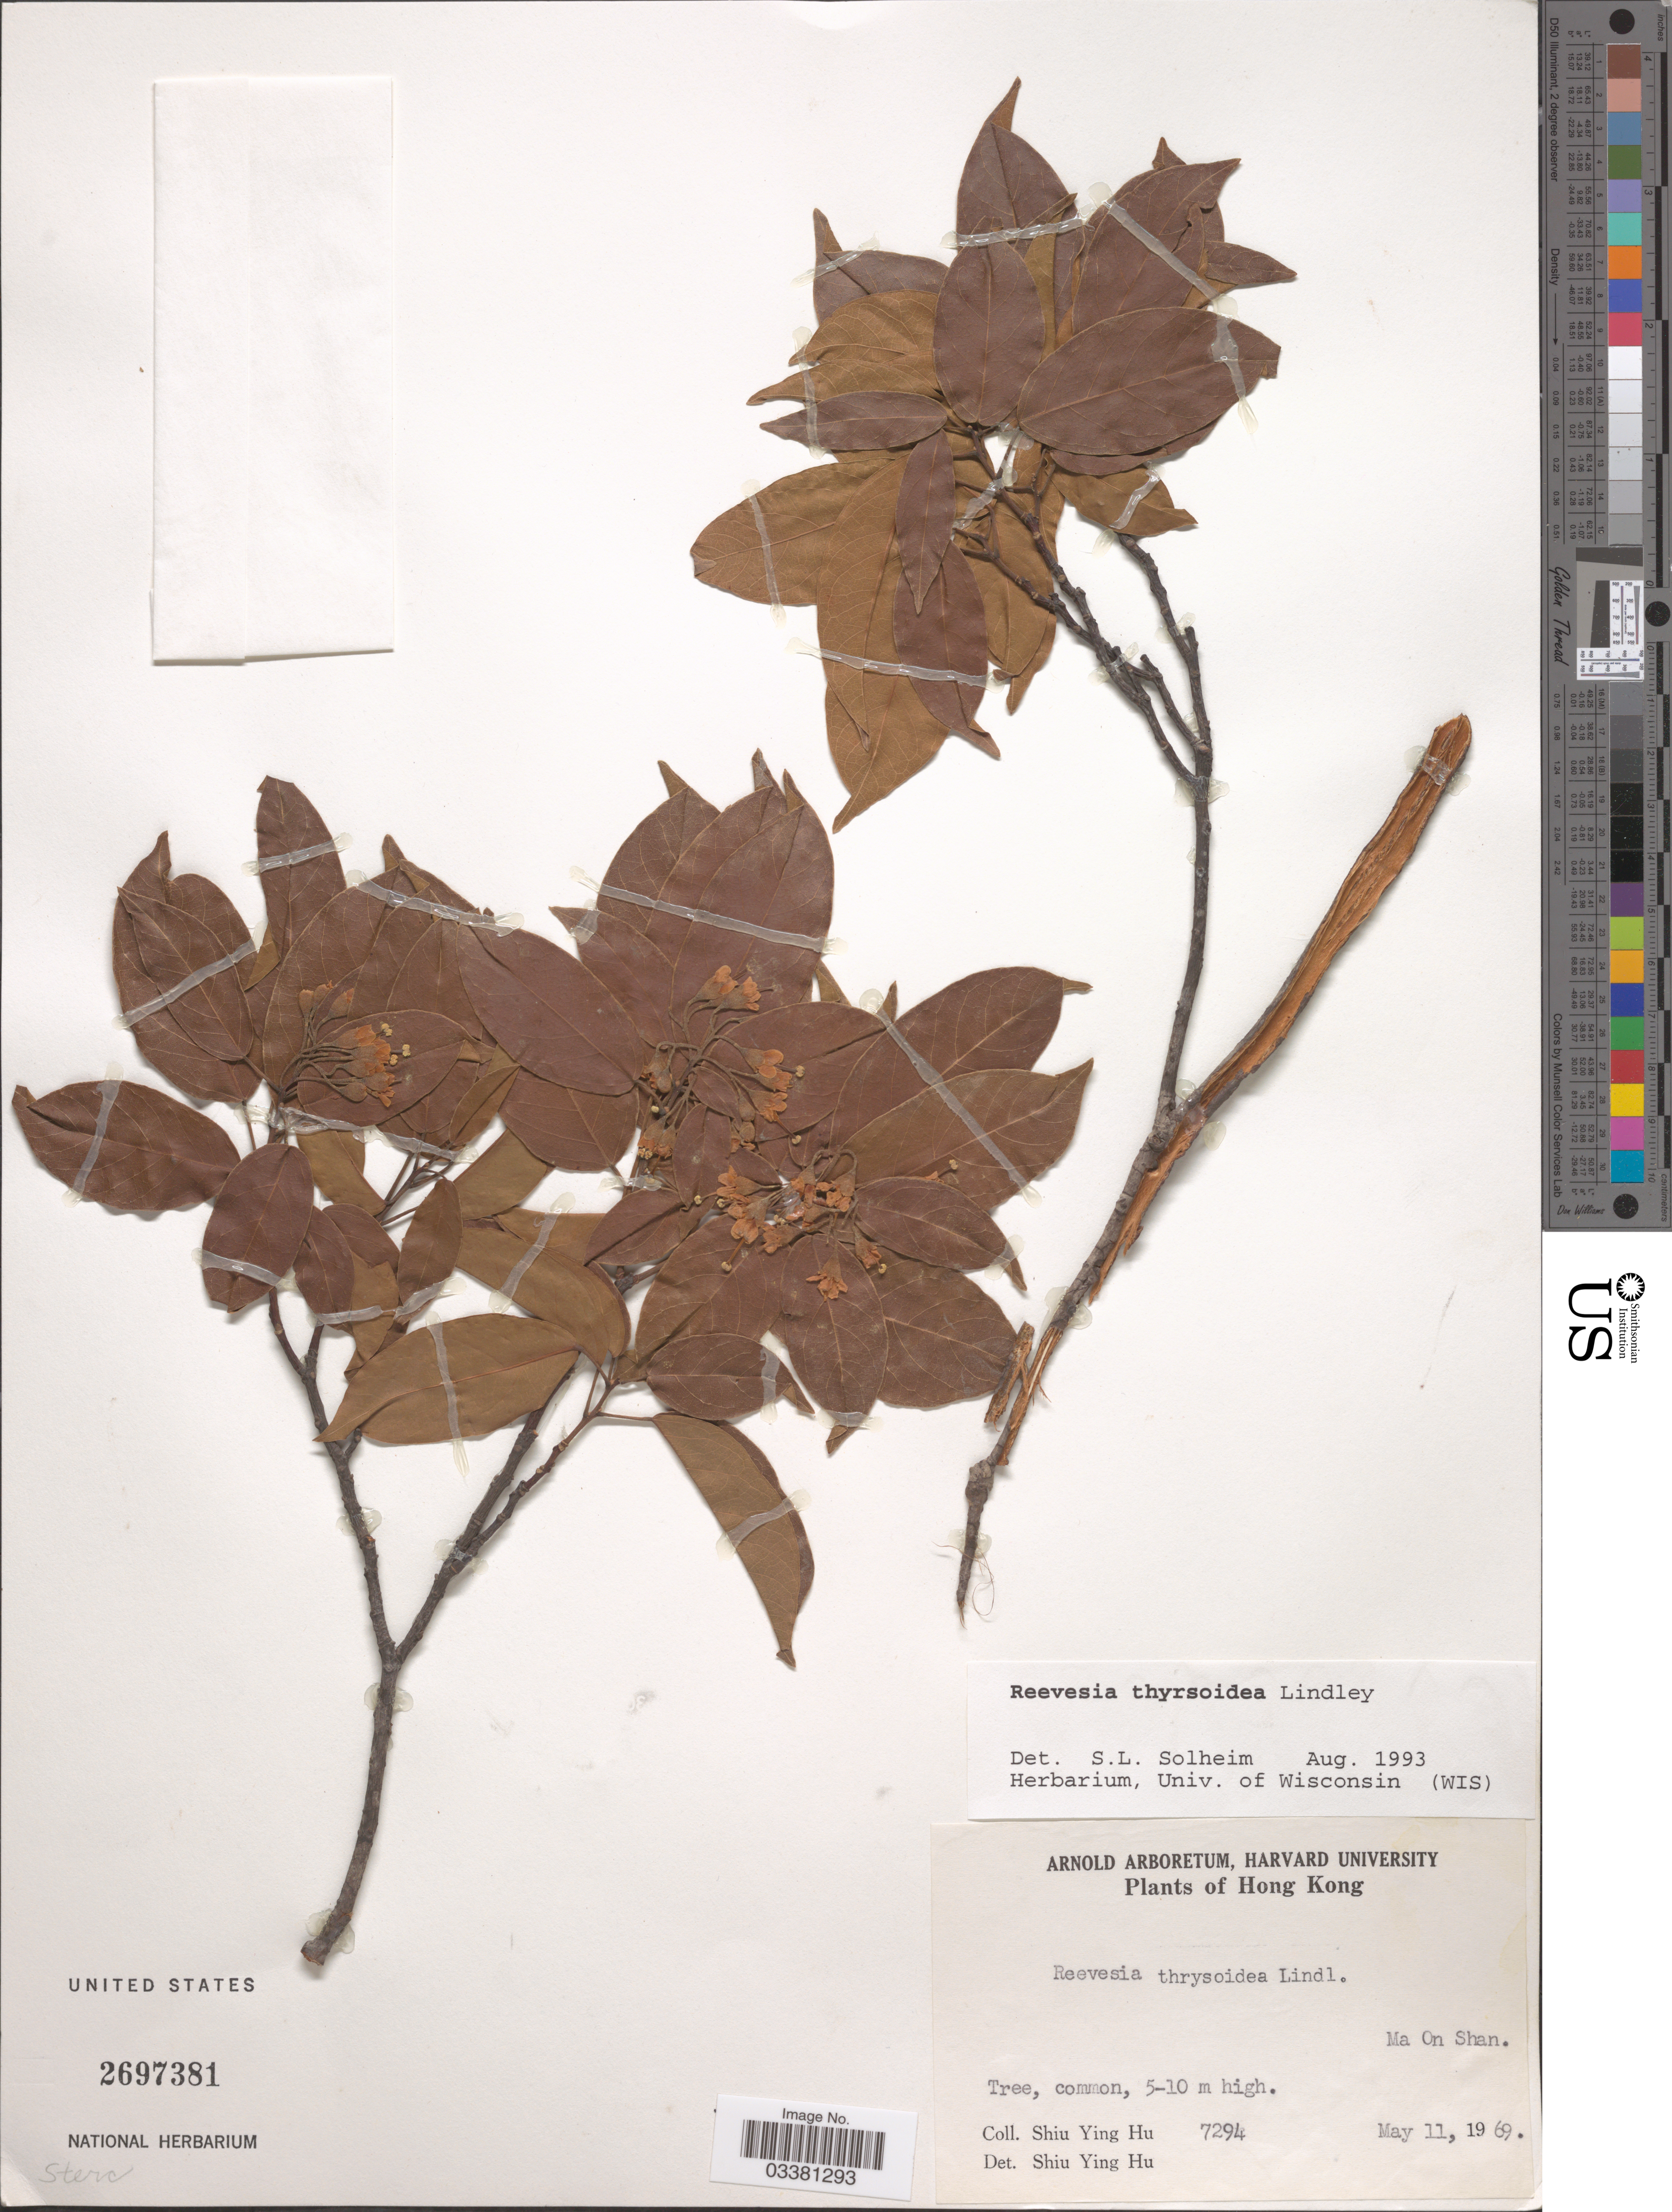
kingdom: Plantae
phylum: Tracheophyta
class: Magnoliopsida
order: Malvales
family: Malvaceae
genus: Reevesia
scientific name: Reevesia thyrsoidea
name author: Lindl.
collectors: S. Y. Hu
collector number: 7294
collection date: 1969-05-11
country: China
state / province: Hong Kong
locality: Ma On Shan.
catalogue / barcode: US 2697381